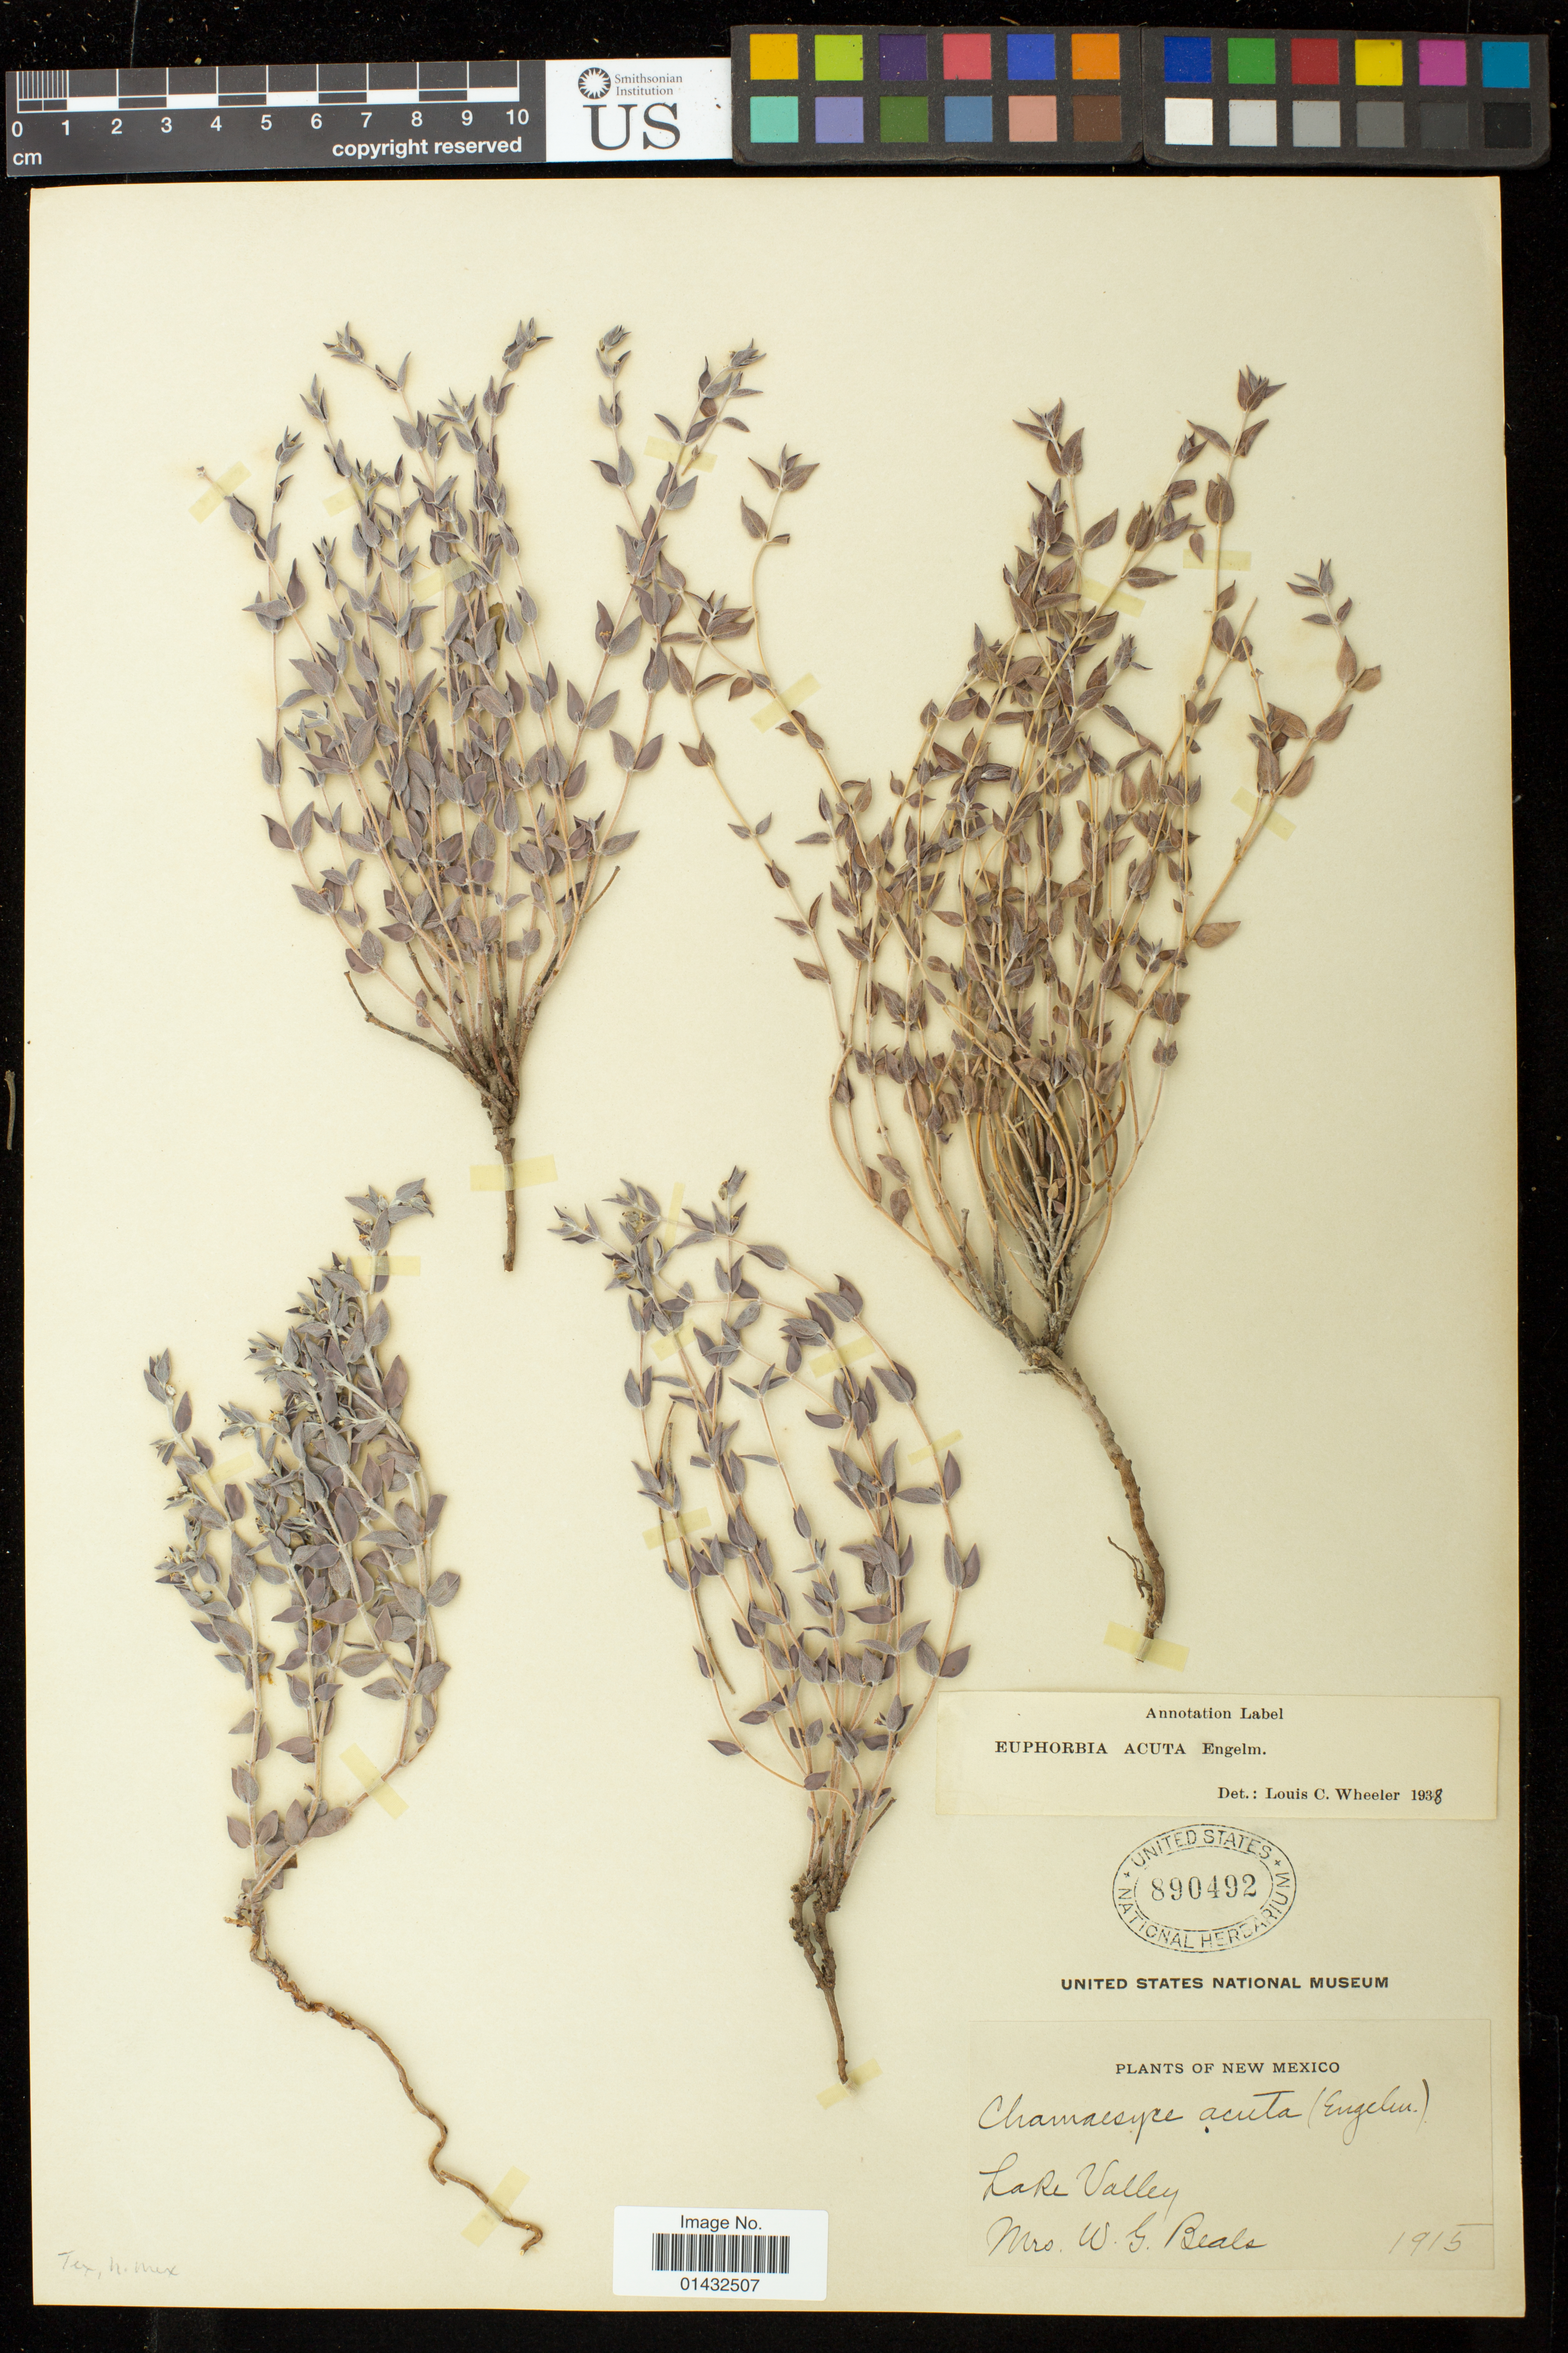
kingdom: Plantae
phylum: Tracheophyta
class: Magnoliopsida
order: Malpighiales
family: Euphorbiaceae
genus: Euphorbia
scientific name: Euphorbia acuta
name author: Engelm. in Emory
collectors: Mrs. W. G. Beals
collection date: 1915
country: United States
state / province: New Mexico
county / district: Sierra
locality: Lake Valley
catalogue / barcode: US 890492